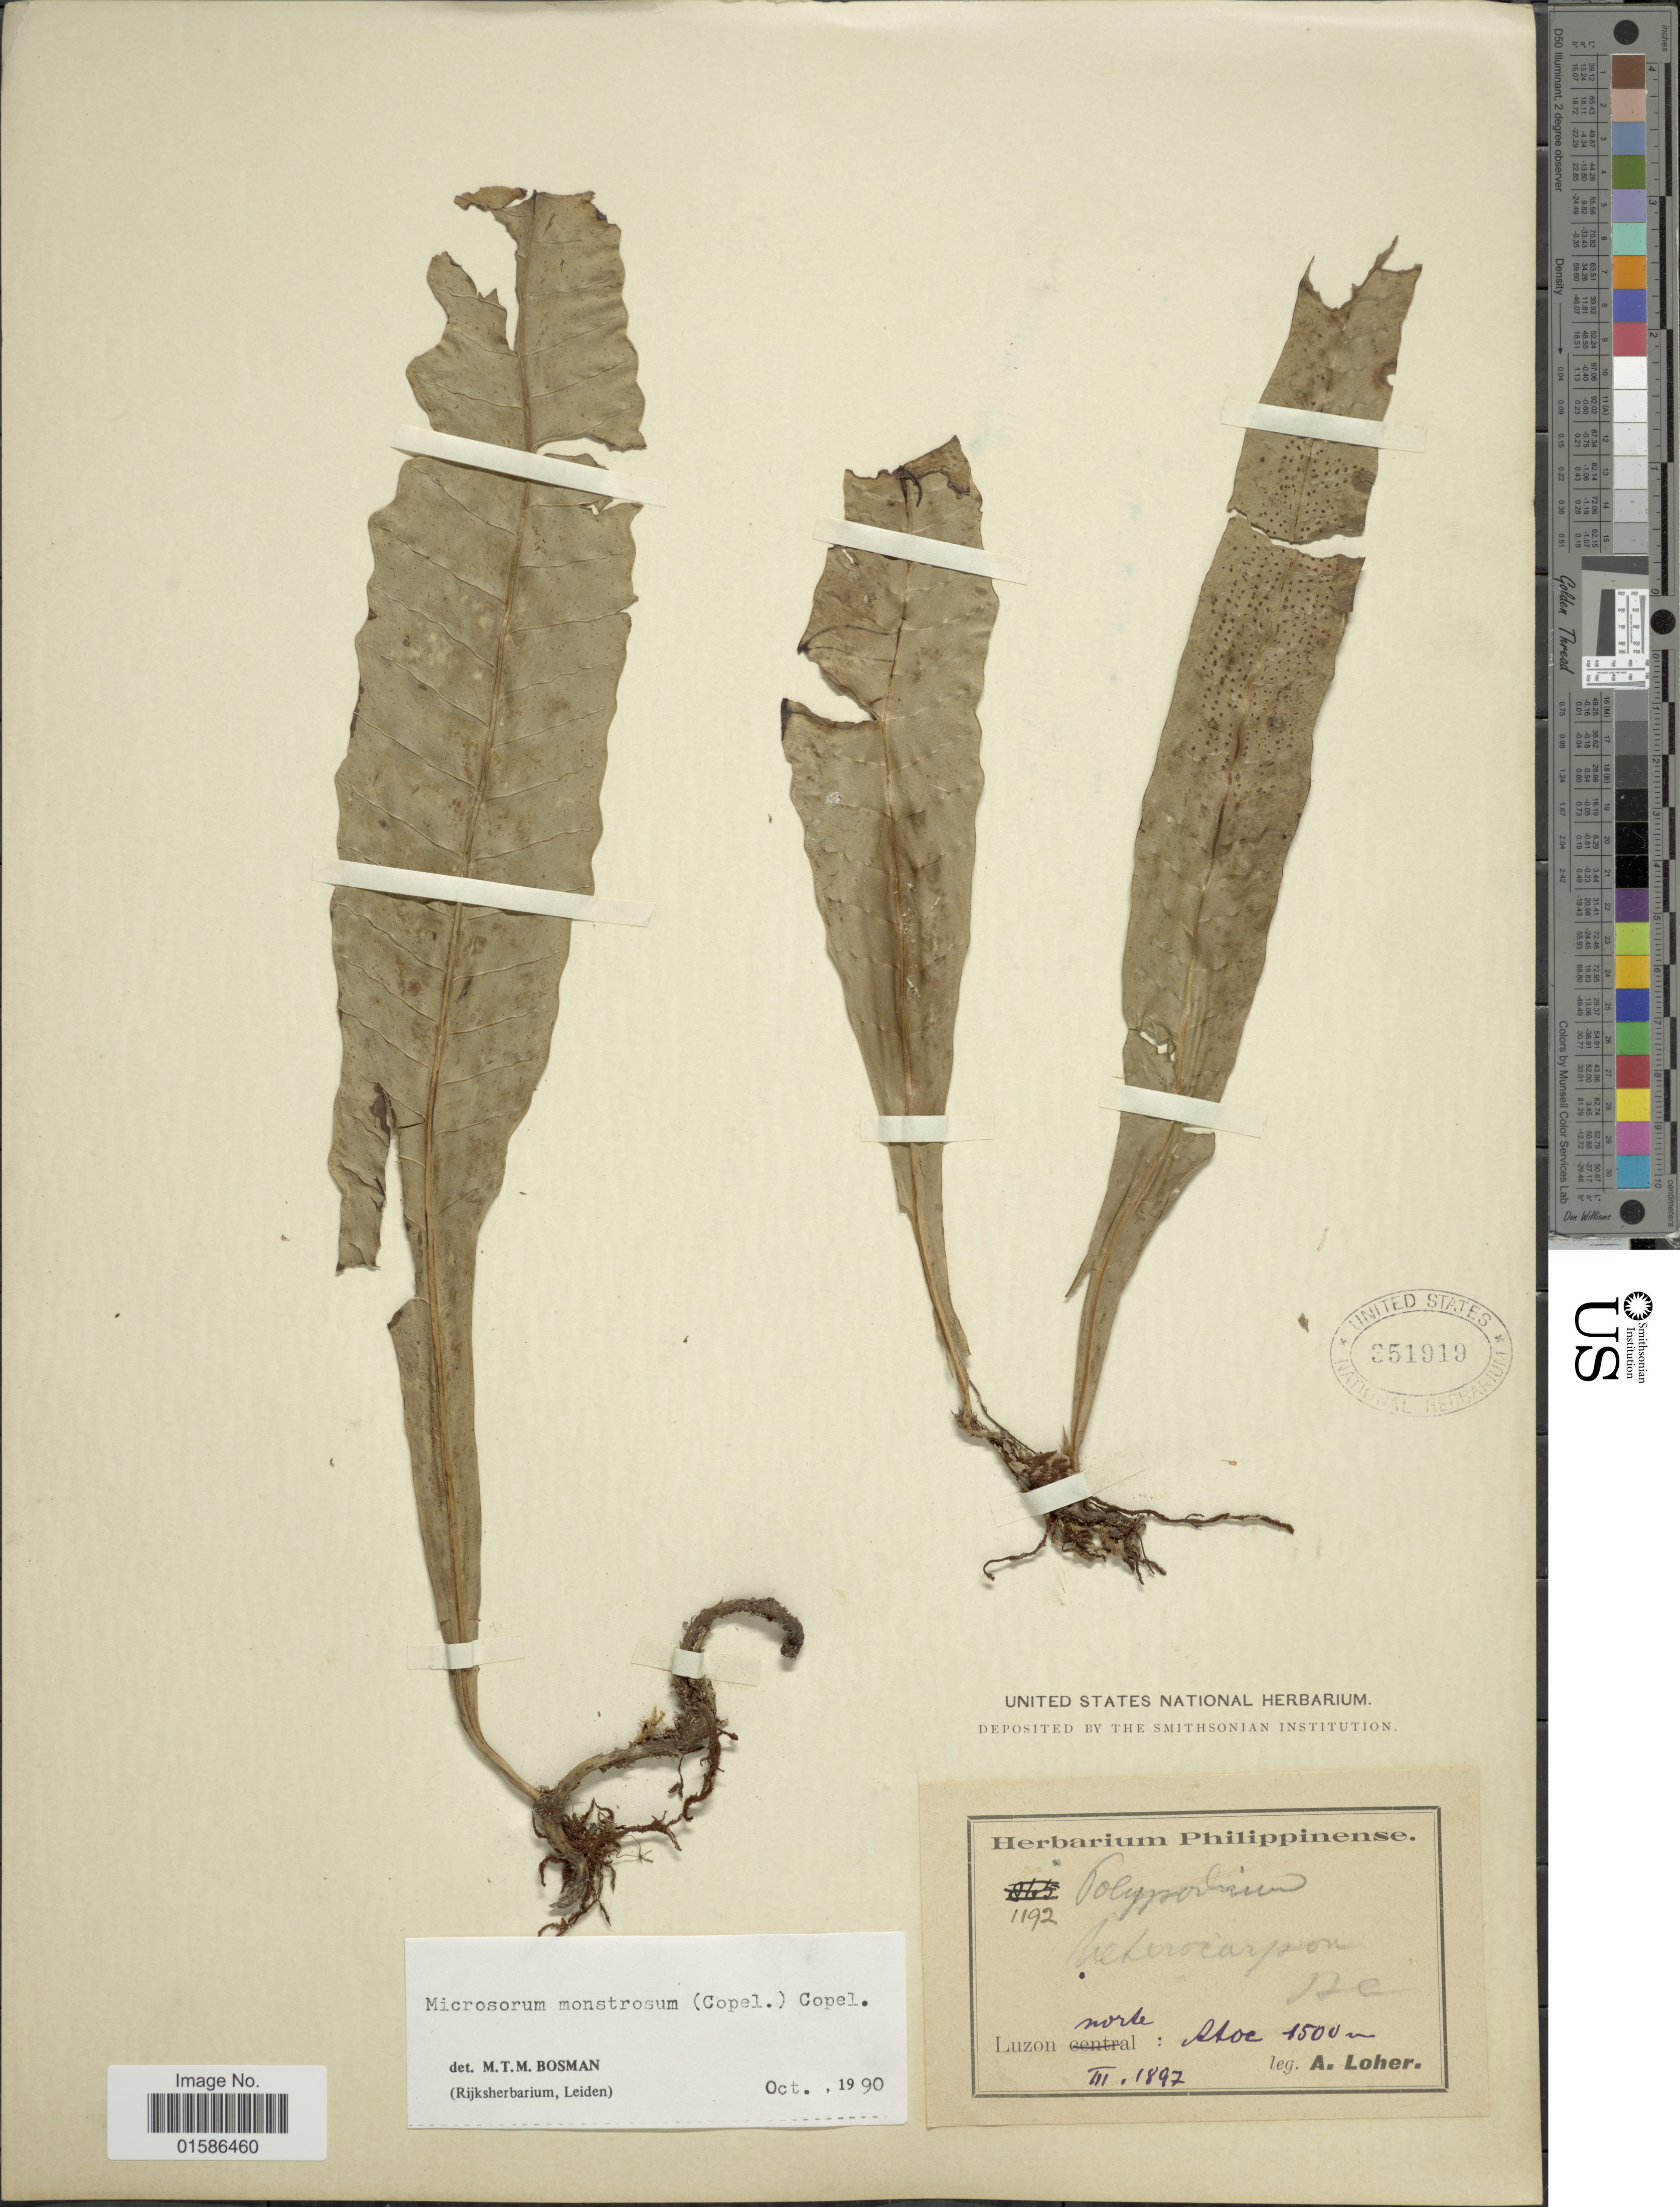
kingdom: Plantae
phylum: Tracheophyta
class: Polypodiopsida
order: Polypodiales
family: Polypodiaceae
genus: Microsorum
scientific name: Microsorum monstrosum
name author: (Copel.) Copel.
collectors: A. Loher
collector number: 1192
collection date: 1897-03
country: Philippines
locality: Luzon Norte: Atoc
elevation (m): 1500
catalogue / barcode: US 351919